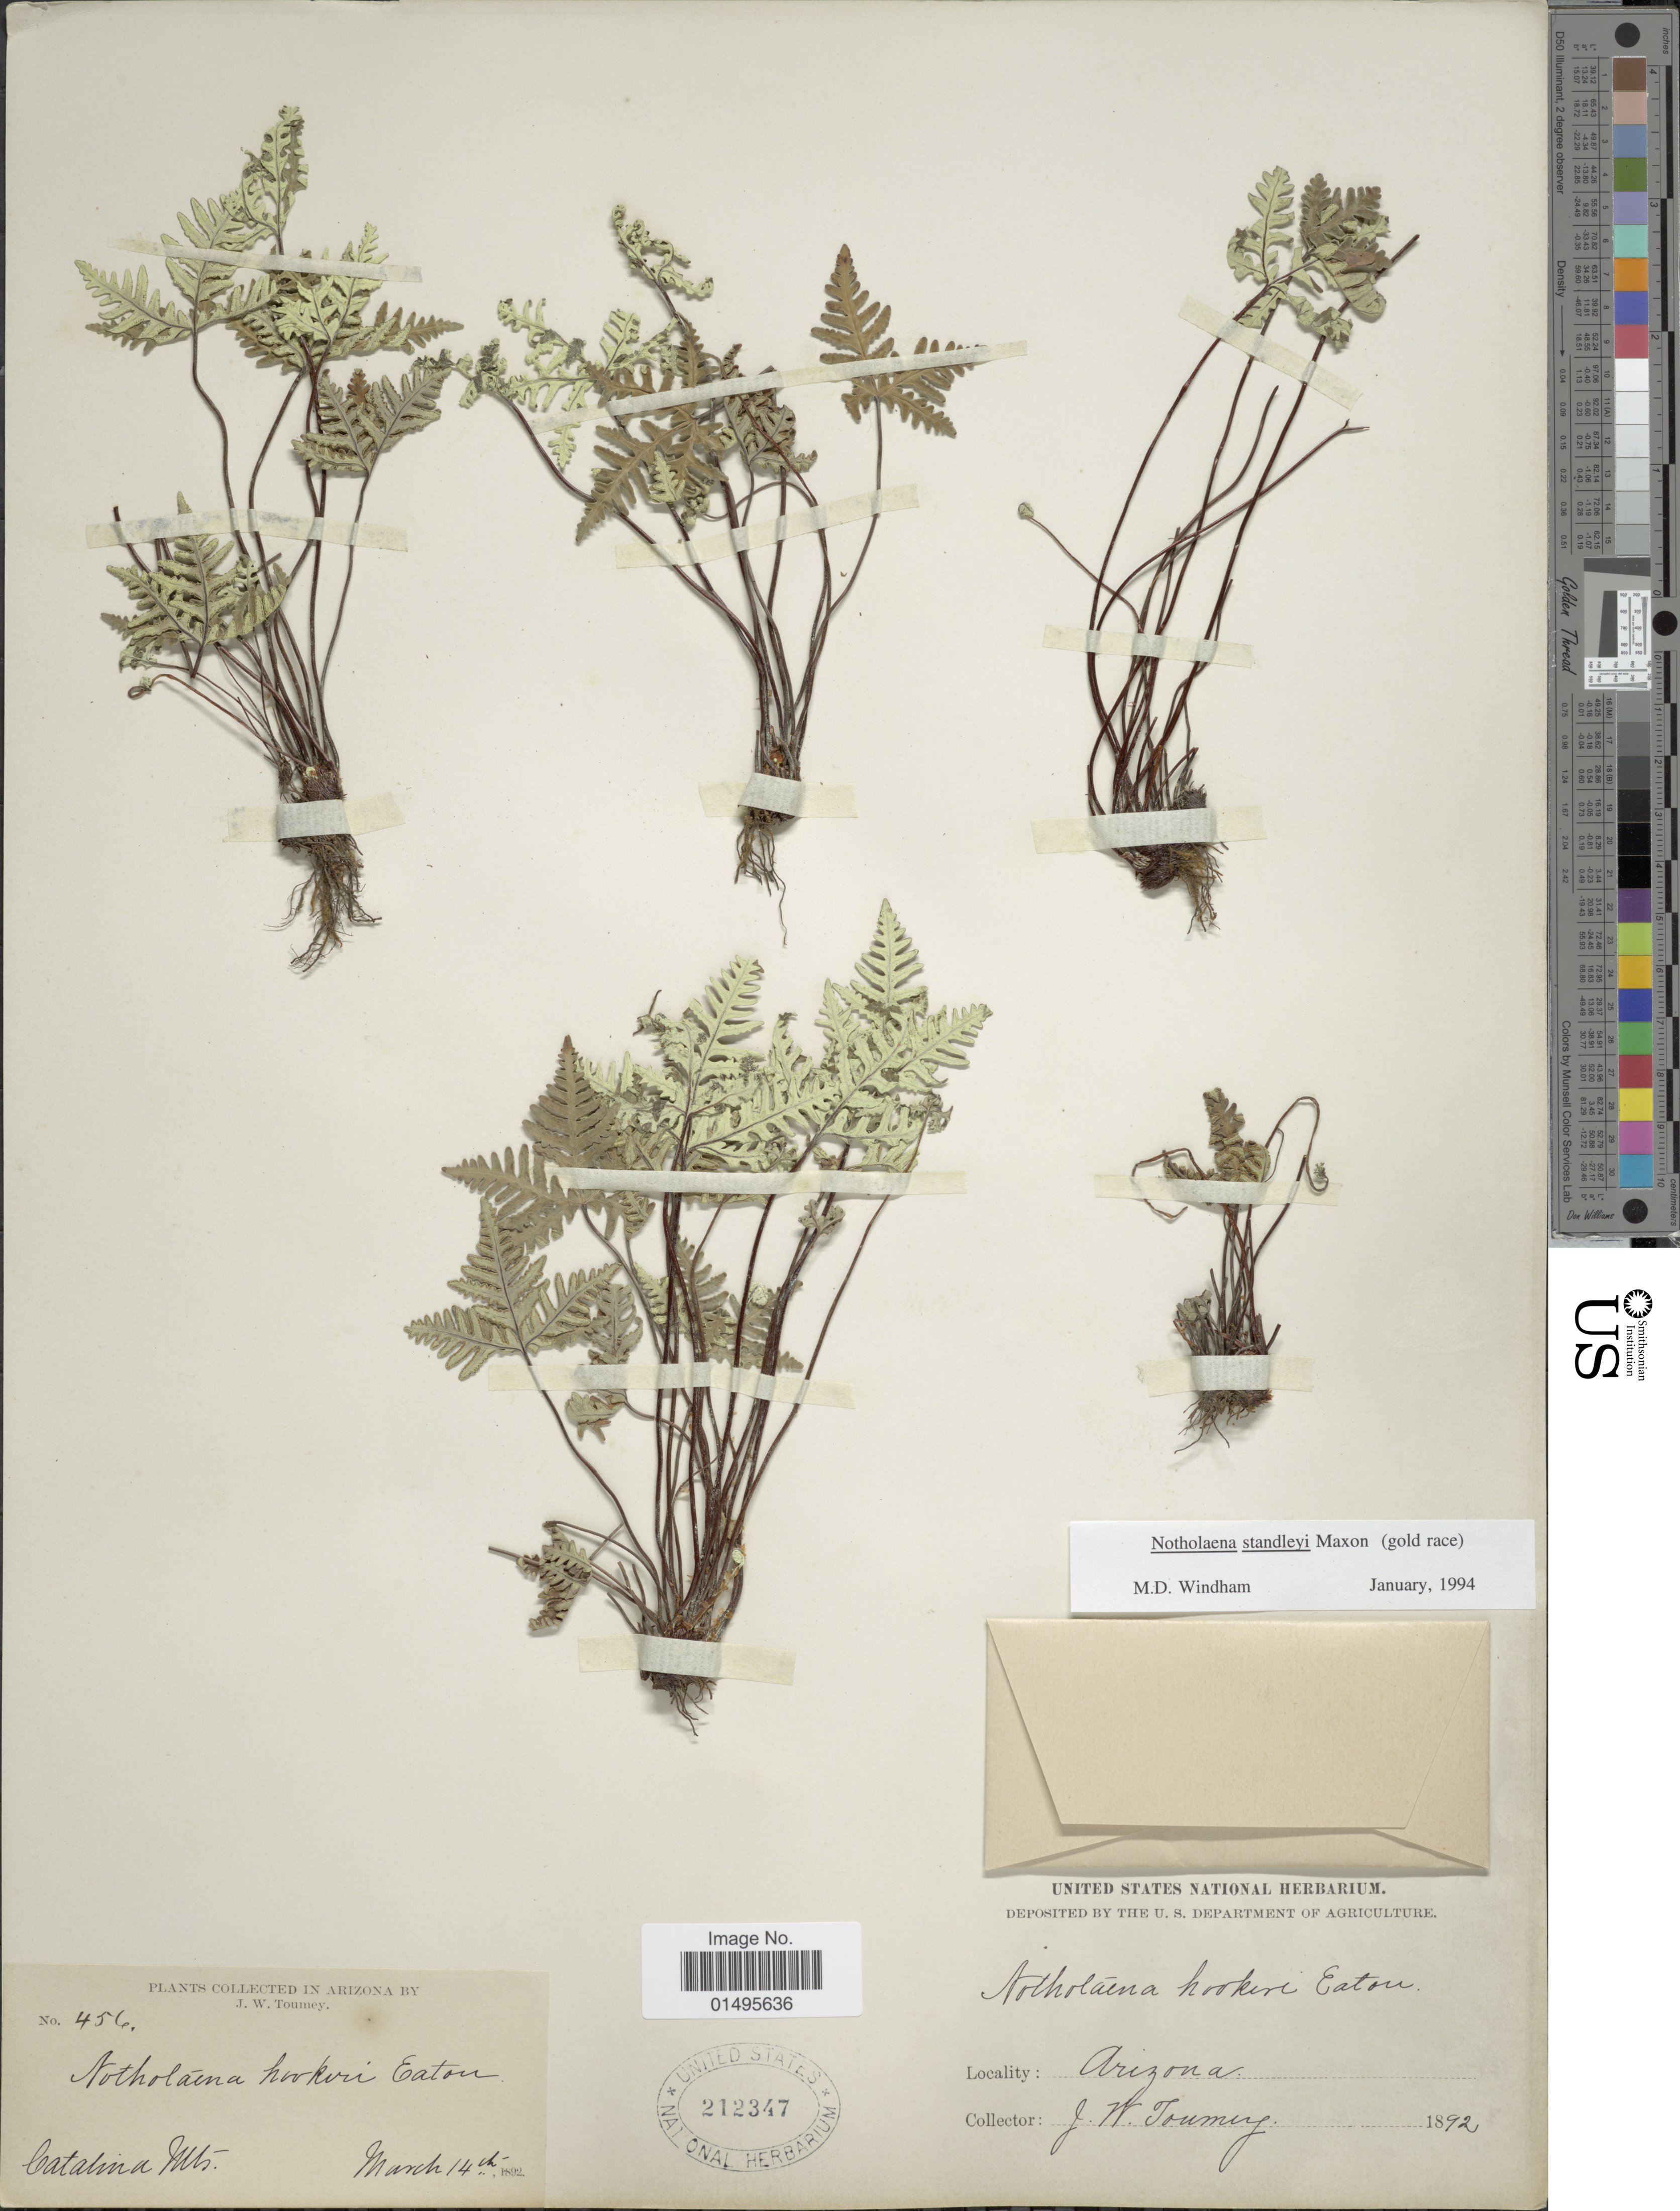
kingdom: Plantae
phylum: Tracheophyta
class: Polypodiopsida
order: Polypodiales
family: Pteridaceae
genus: Notholaena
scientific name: Notholaena standleyi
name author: Maxon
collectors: J. W. Toumey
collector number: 456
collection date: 1892-03-14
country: United States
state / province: Arizona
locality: Arizona, Catalina Mts.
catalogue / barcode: US 212347